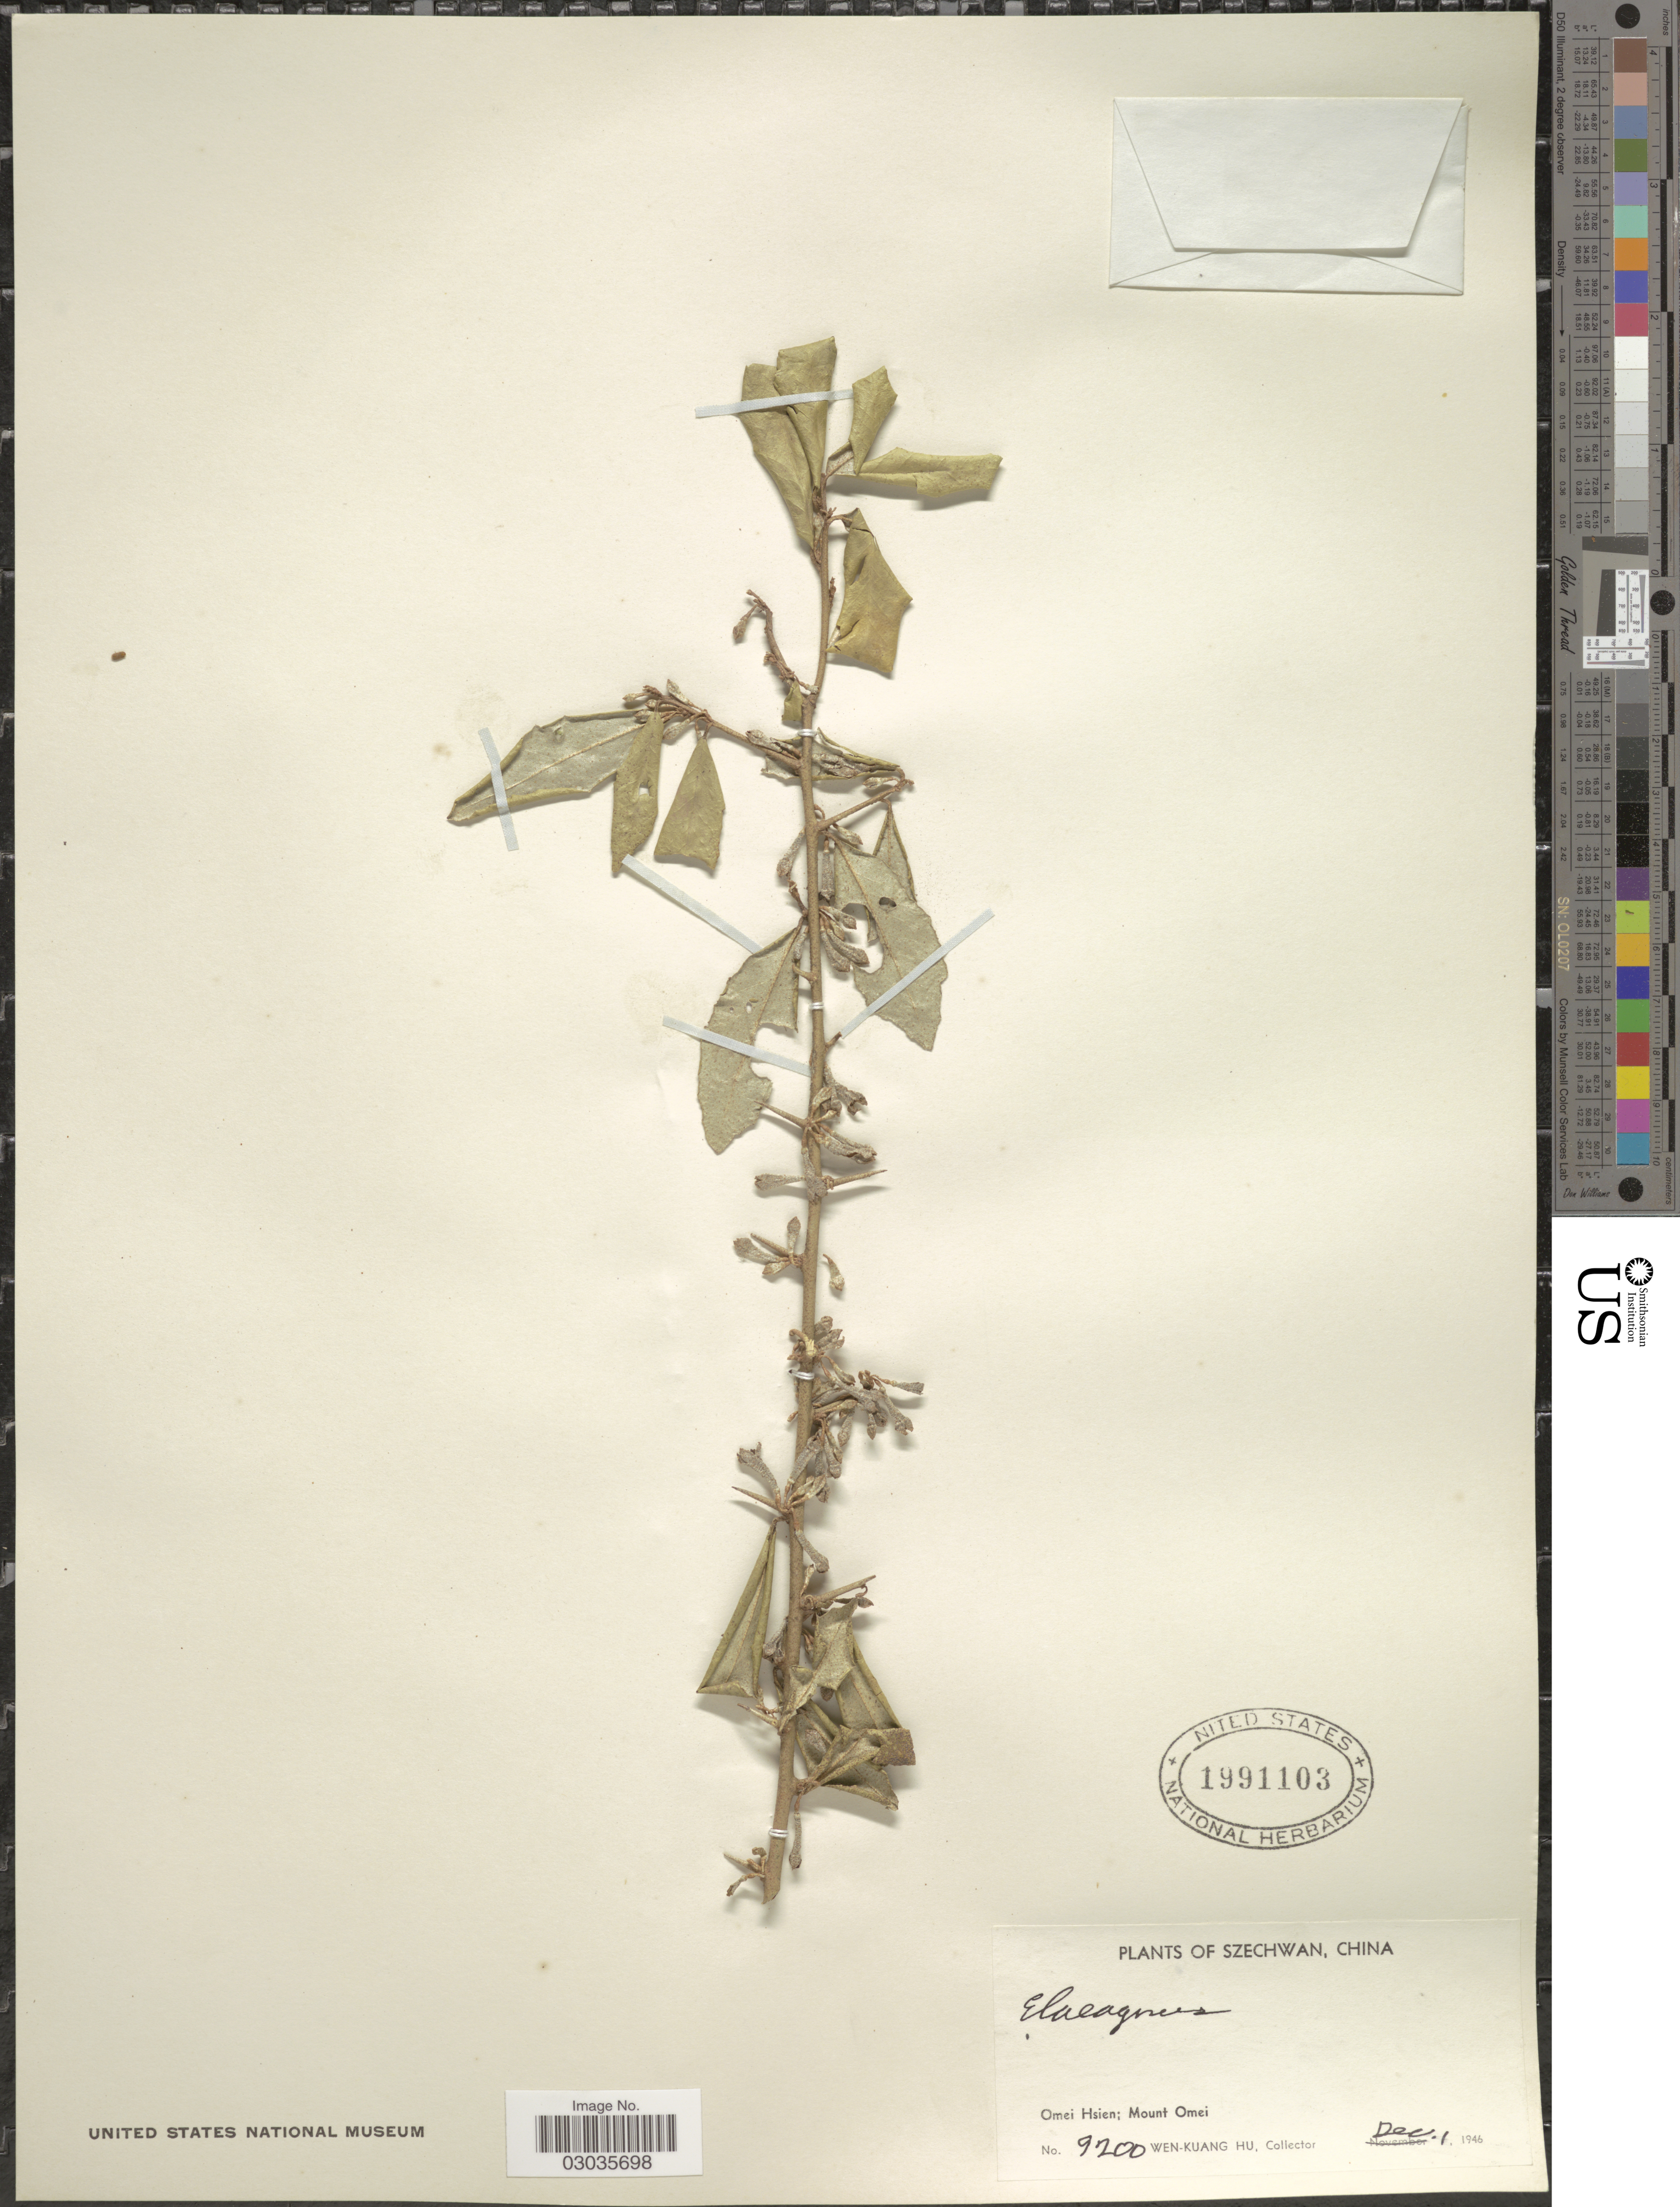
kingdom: Plantae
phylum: Tracheophyta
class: Magnoliopsida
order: Rosales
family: Elaeagnaceae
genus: Elaeagnus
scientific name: Elaeagnus sp.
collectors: W. K. Hu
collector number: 9200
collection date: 1946-12-01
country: China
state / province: Sichuan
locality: Szechwan. Omei Hsien; Mount Omei.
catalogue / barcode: US 1991103